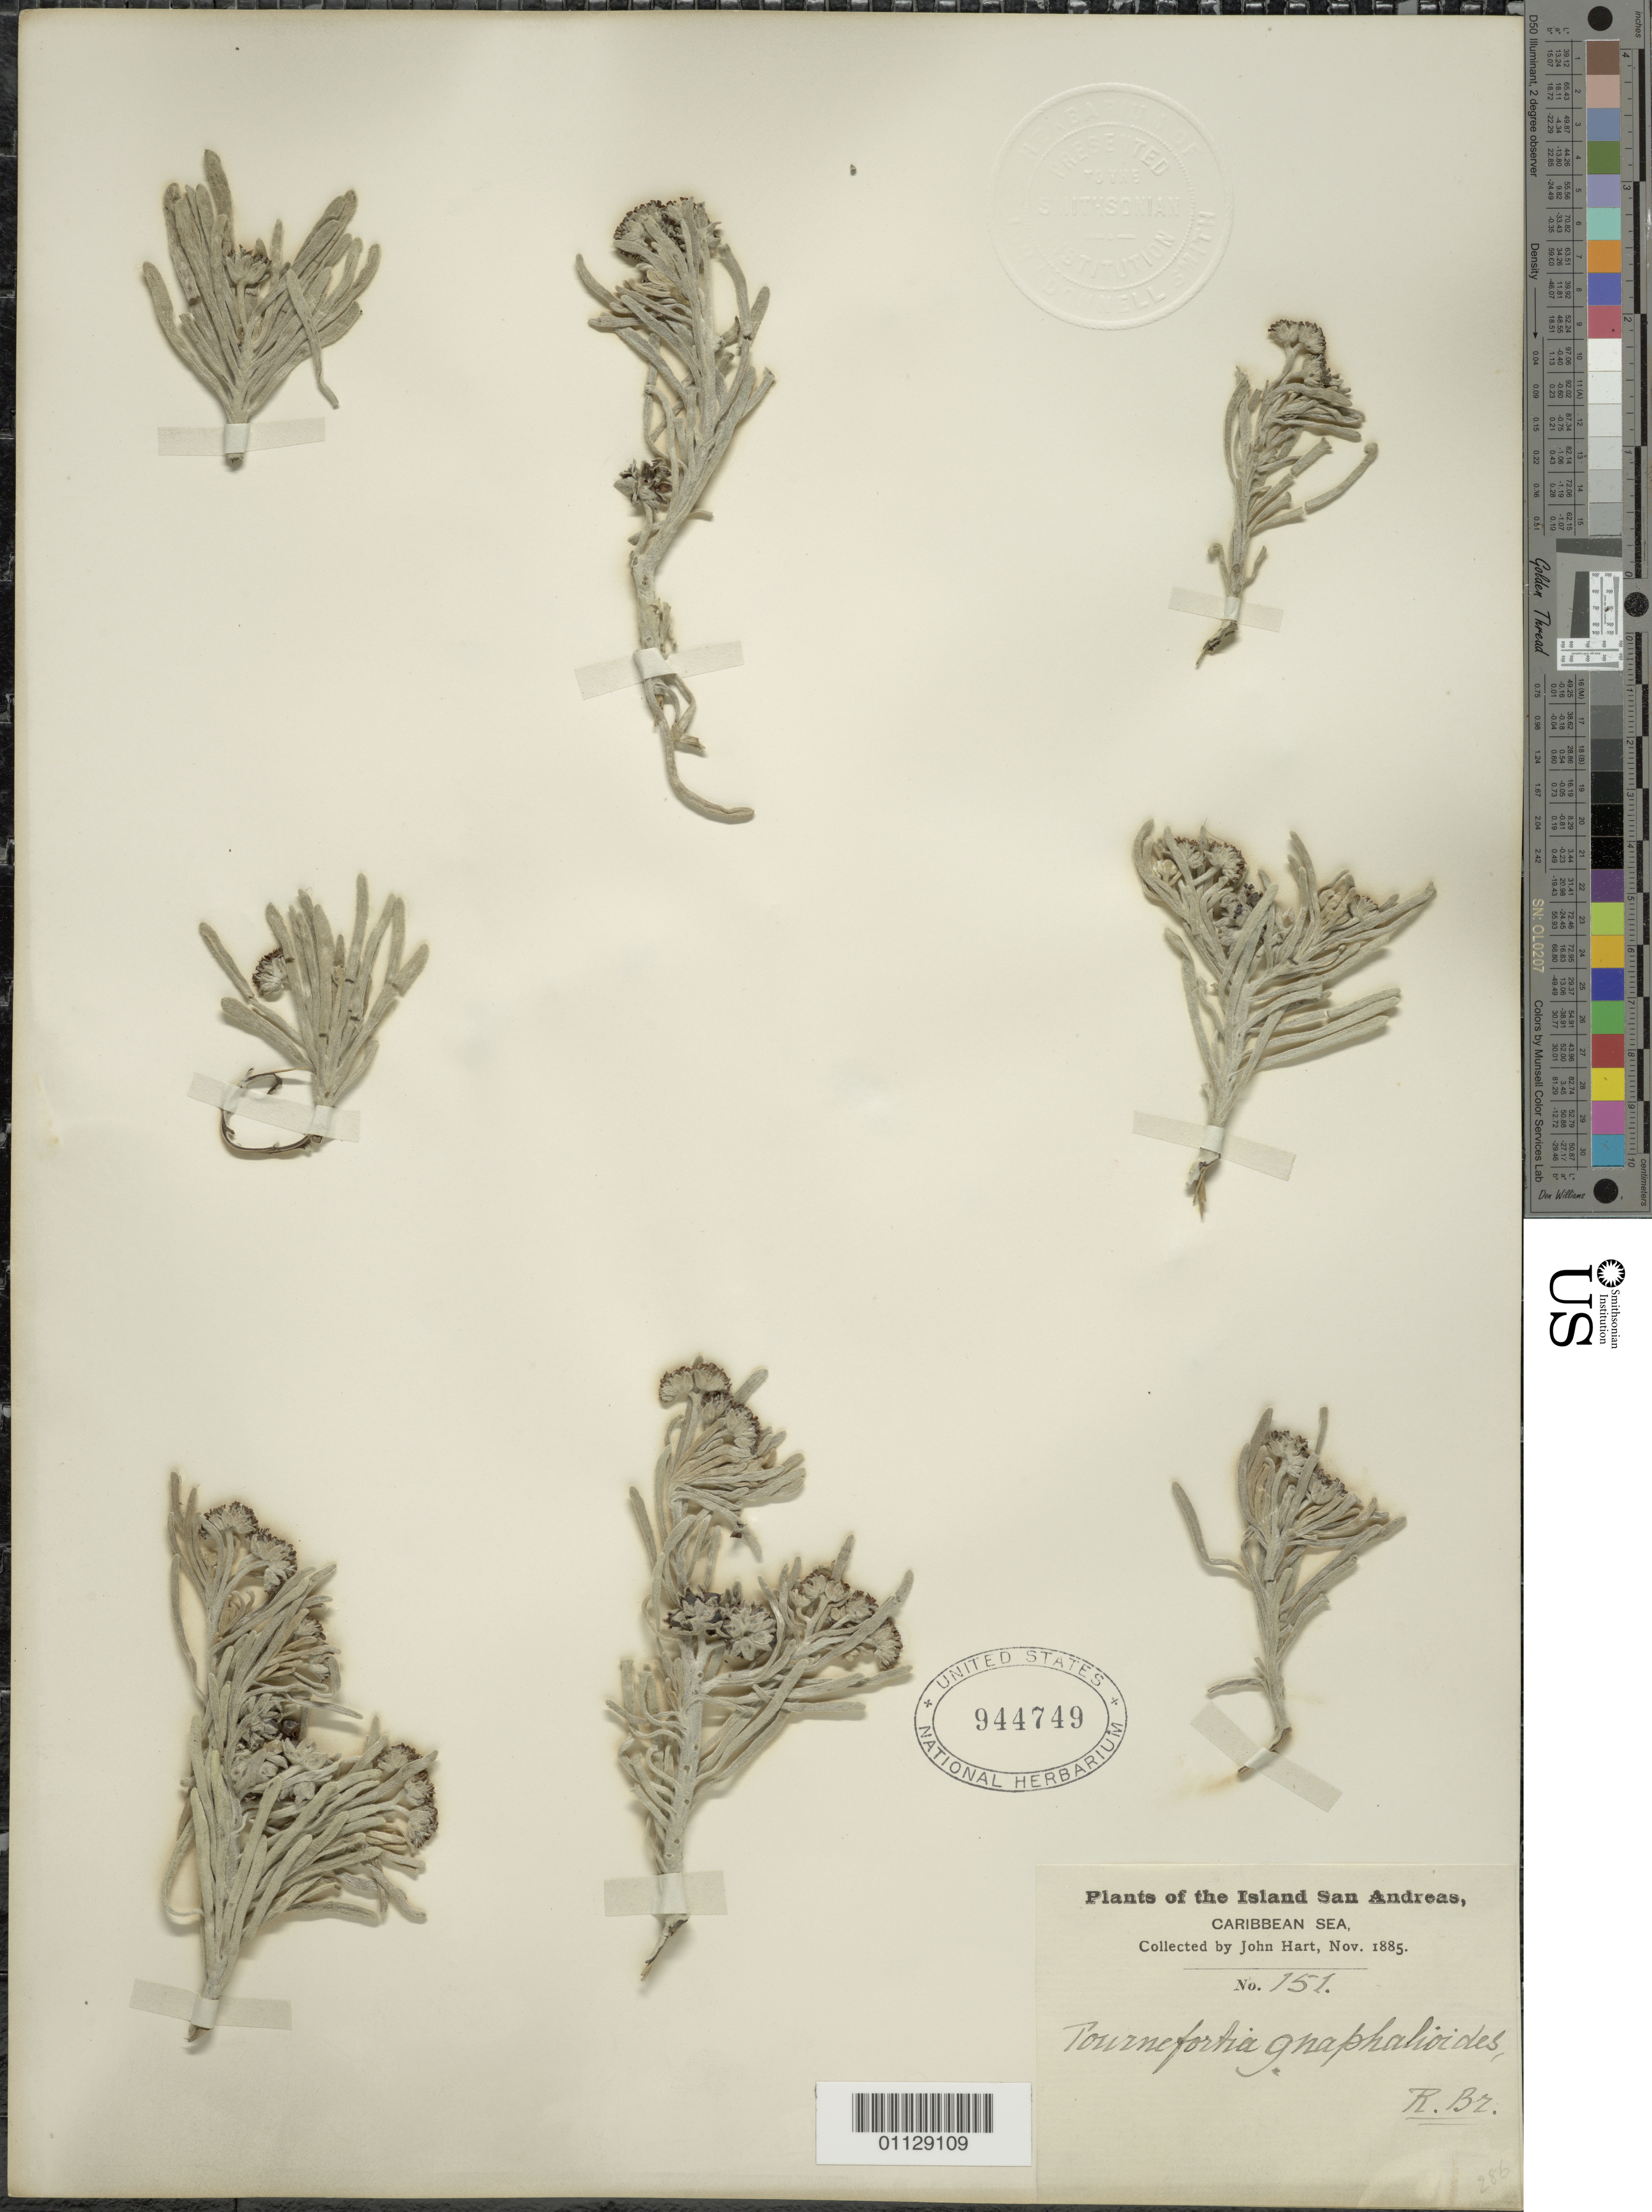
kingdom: Plantae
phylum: Tracheophyta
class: Magnoliopsida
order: Boraginales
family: Heliotropiaceae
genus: Tournefortia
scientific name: Tournefortia gnaphalodes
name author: (L.) R. Br.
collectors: J. Hart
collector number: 151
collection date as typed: Nov 1885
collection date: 1885-11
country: Colombia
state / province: San Andrés Y Providencia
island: San Andres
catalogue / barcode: US 944749